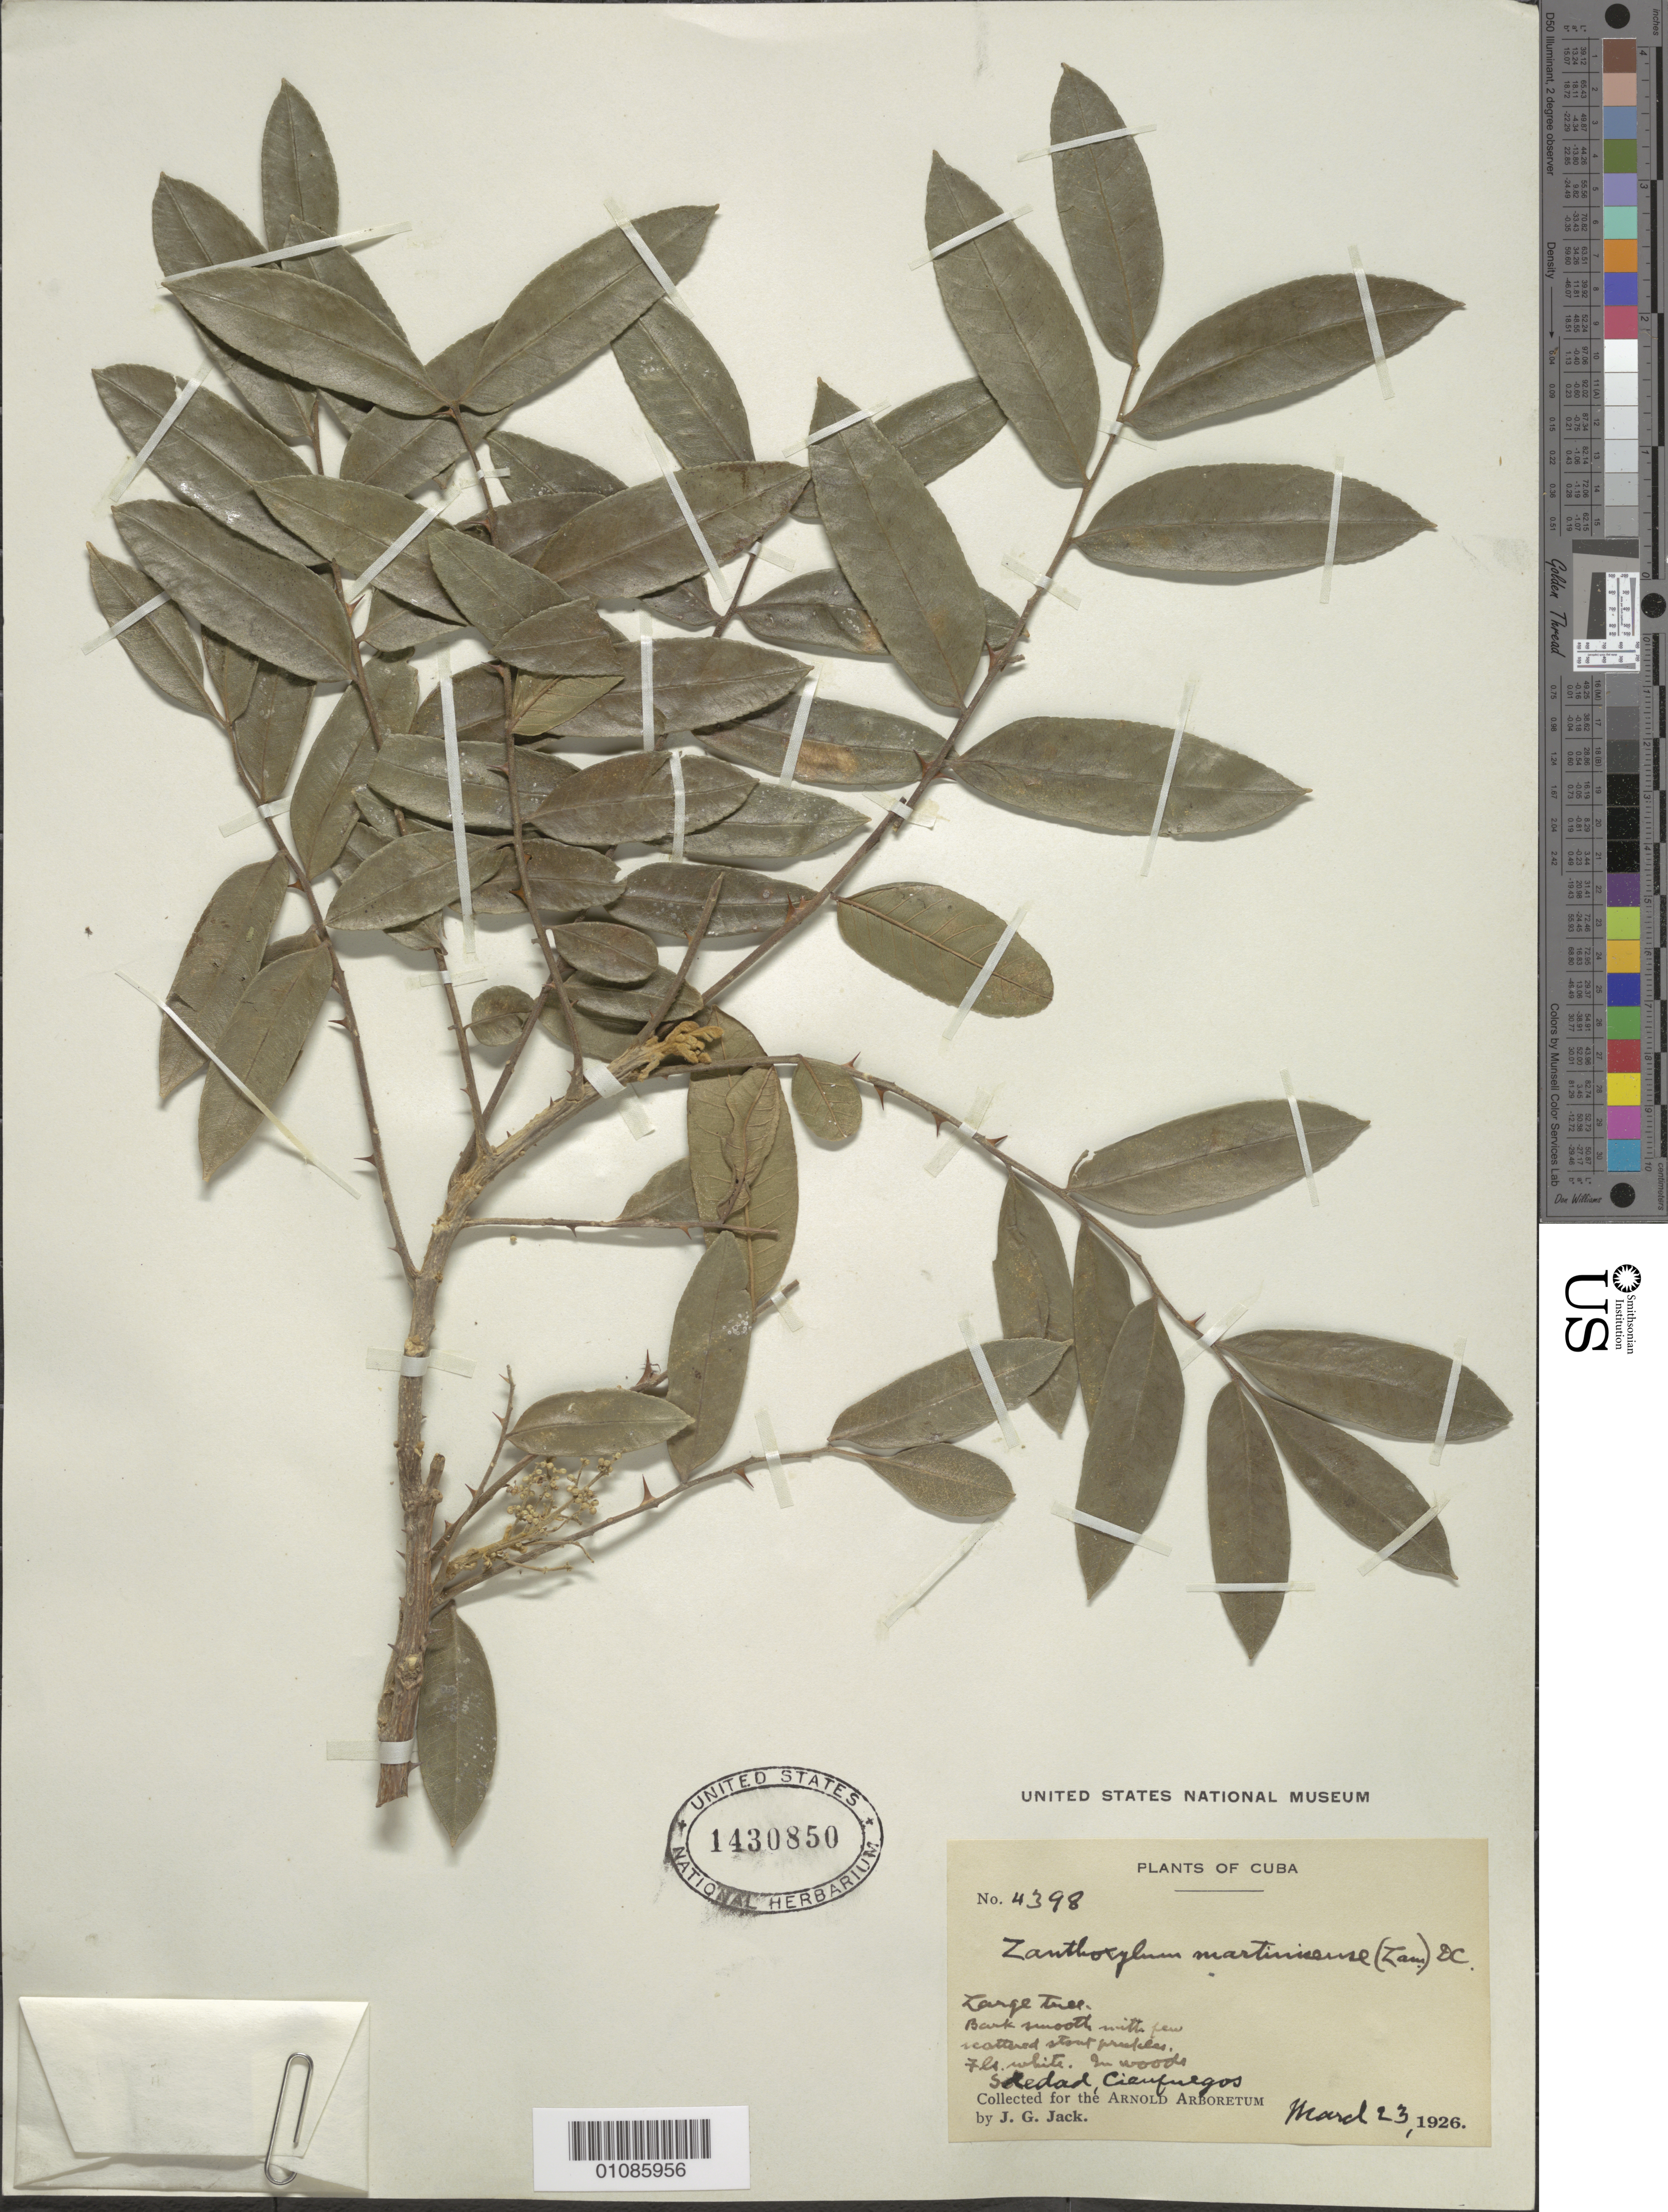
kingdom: Plantae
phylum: Tracheophyta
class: Magnoliopsida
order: Sapindales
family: Rutaceae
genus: Zanthoxylum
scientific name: Zanthoxylum martinicense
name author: (Lam.) DC.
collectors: J. G. Jack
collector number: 4398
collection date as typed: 23 Mar 1926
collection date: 1926-03-23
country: Cuba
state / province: Cienfuegos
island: Cuba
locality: Cienfuegos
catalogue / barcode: US 1430850